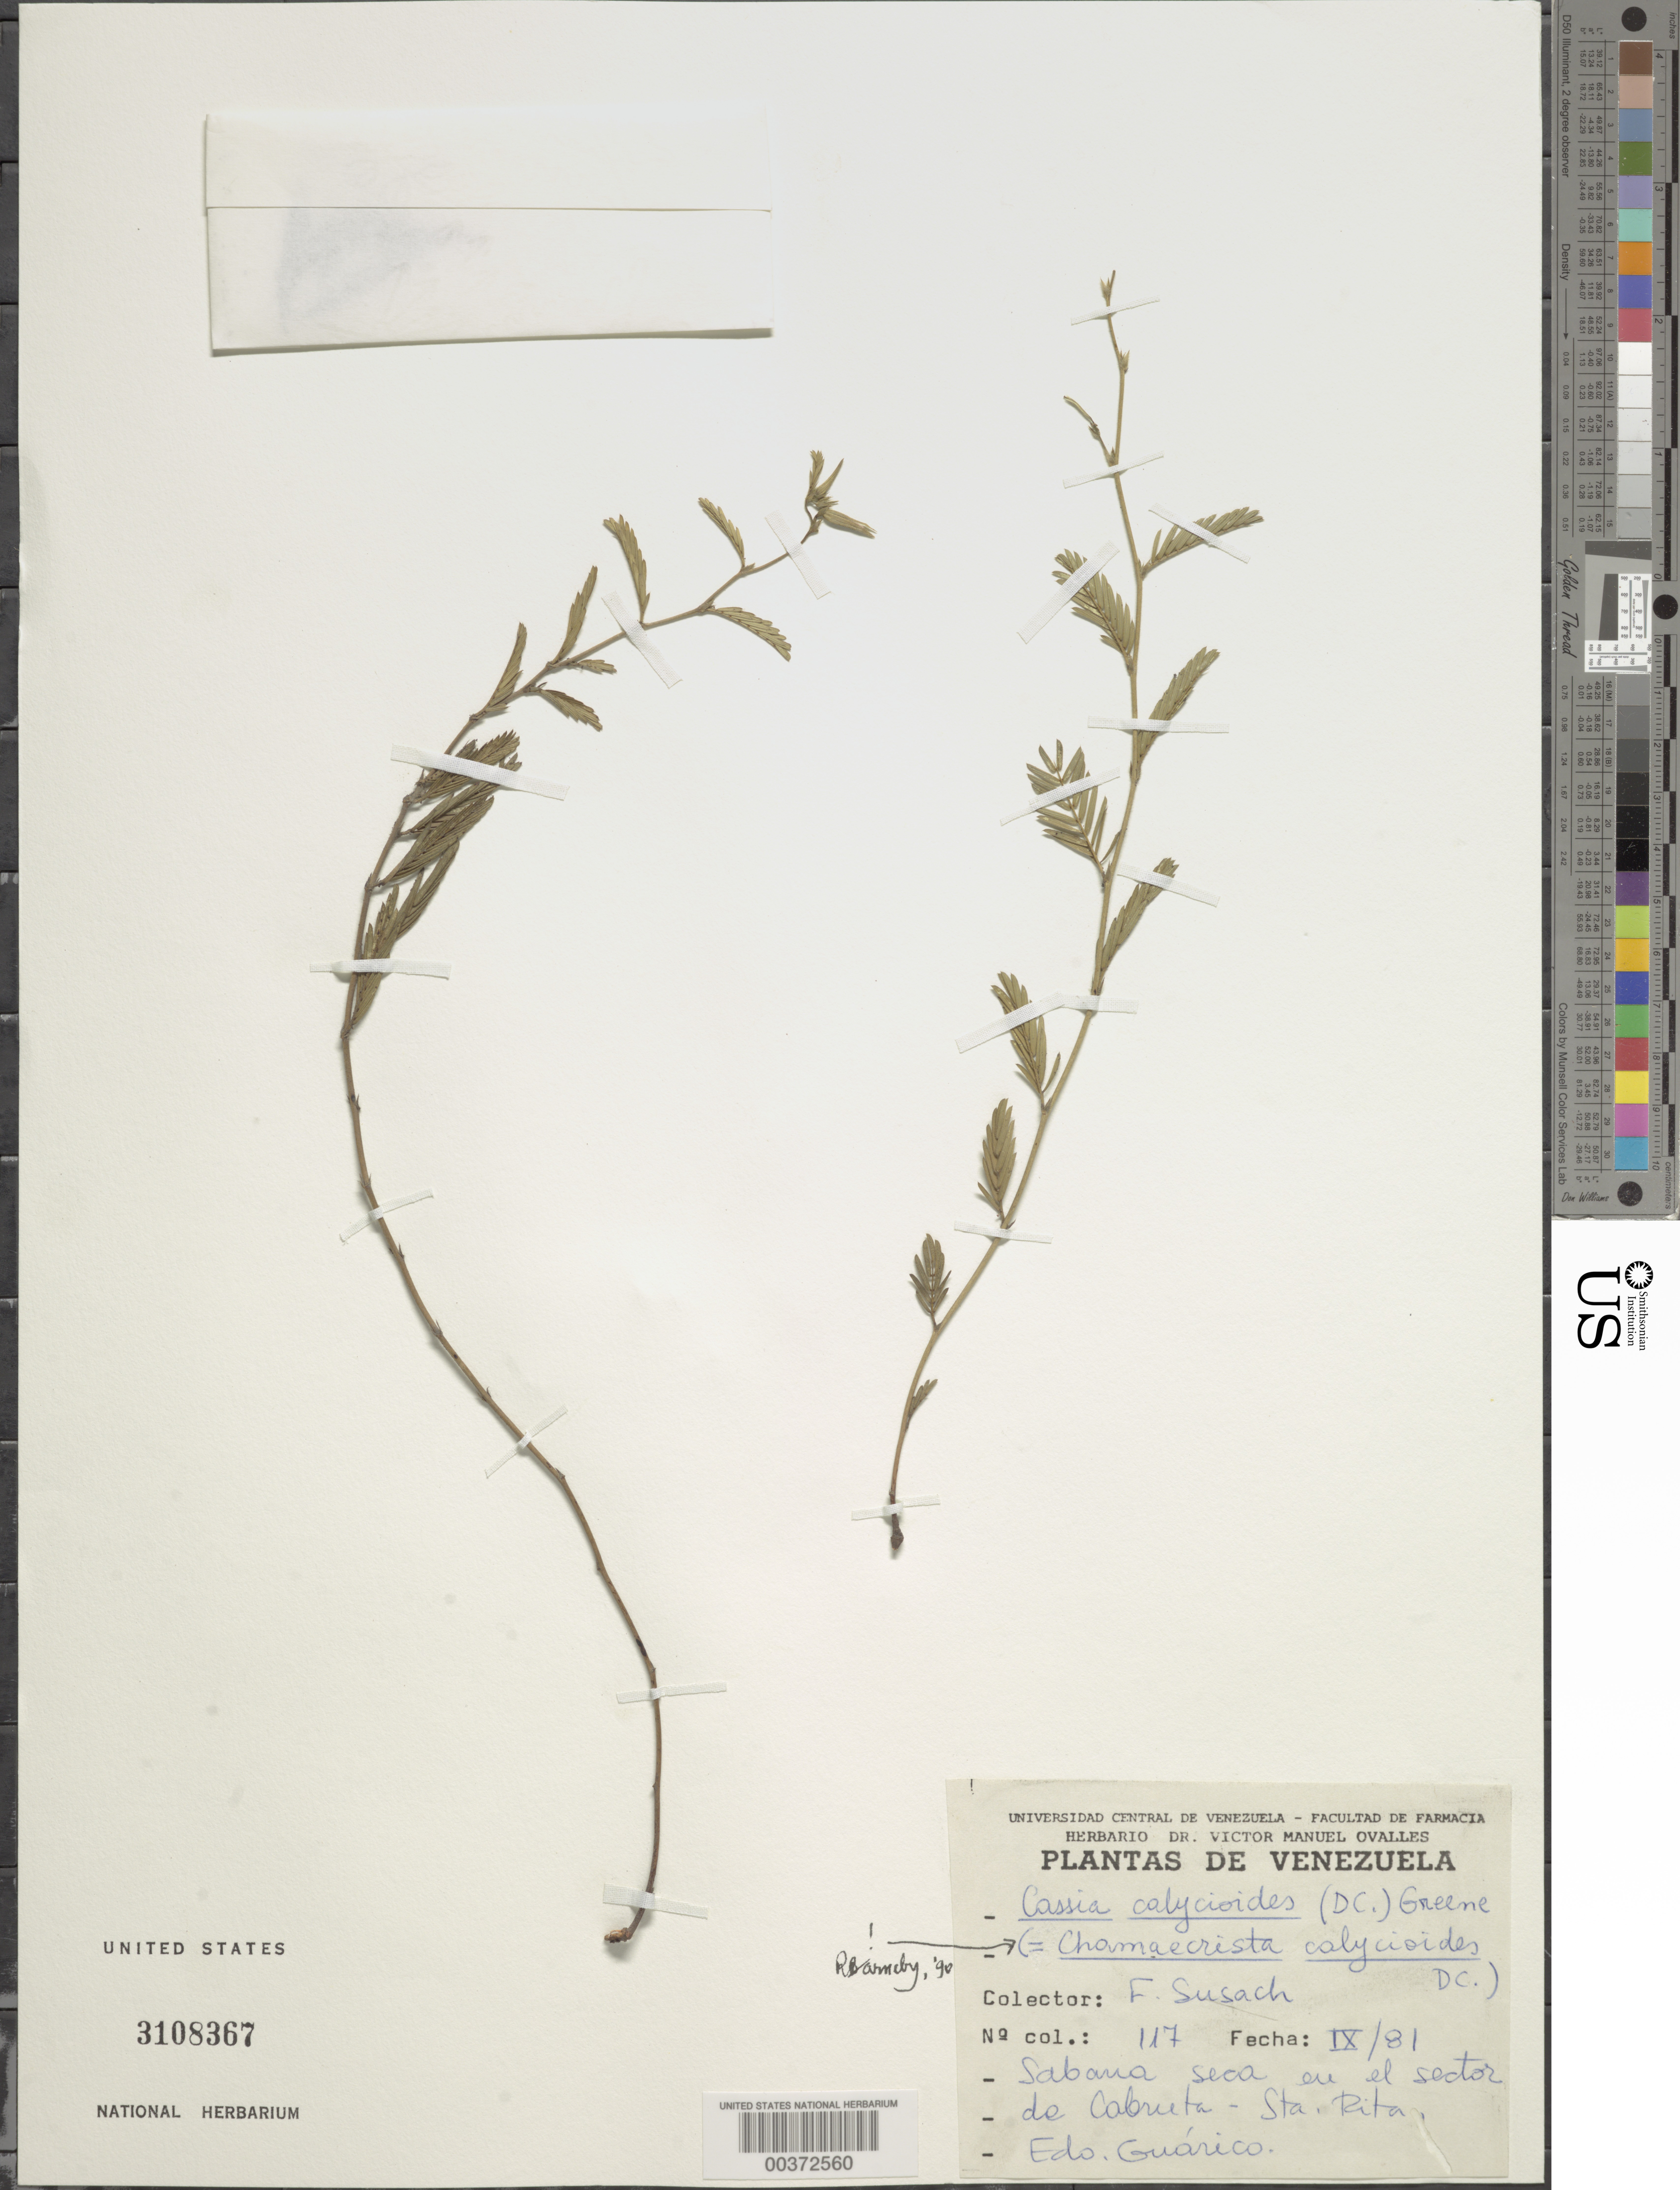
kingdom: Plantae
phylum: Tracheophyta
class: Magnoliopsida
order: Fabales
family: Fabaceae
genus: Chamaecrista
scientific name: Chamaecrista calycioides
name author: (Collad.) Greene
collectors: F. Susach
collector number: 117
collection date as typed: Sep 1981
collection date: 1981-09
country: Venezuela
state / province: Guárico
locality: De cabrieta; sta. rita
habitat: Sabana seca en el sector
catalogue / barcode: US 3108367